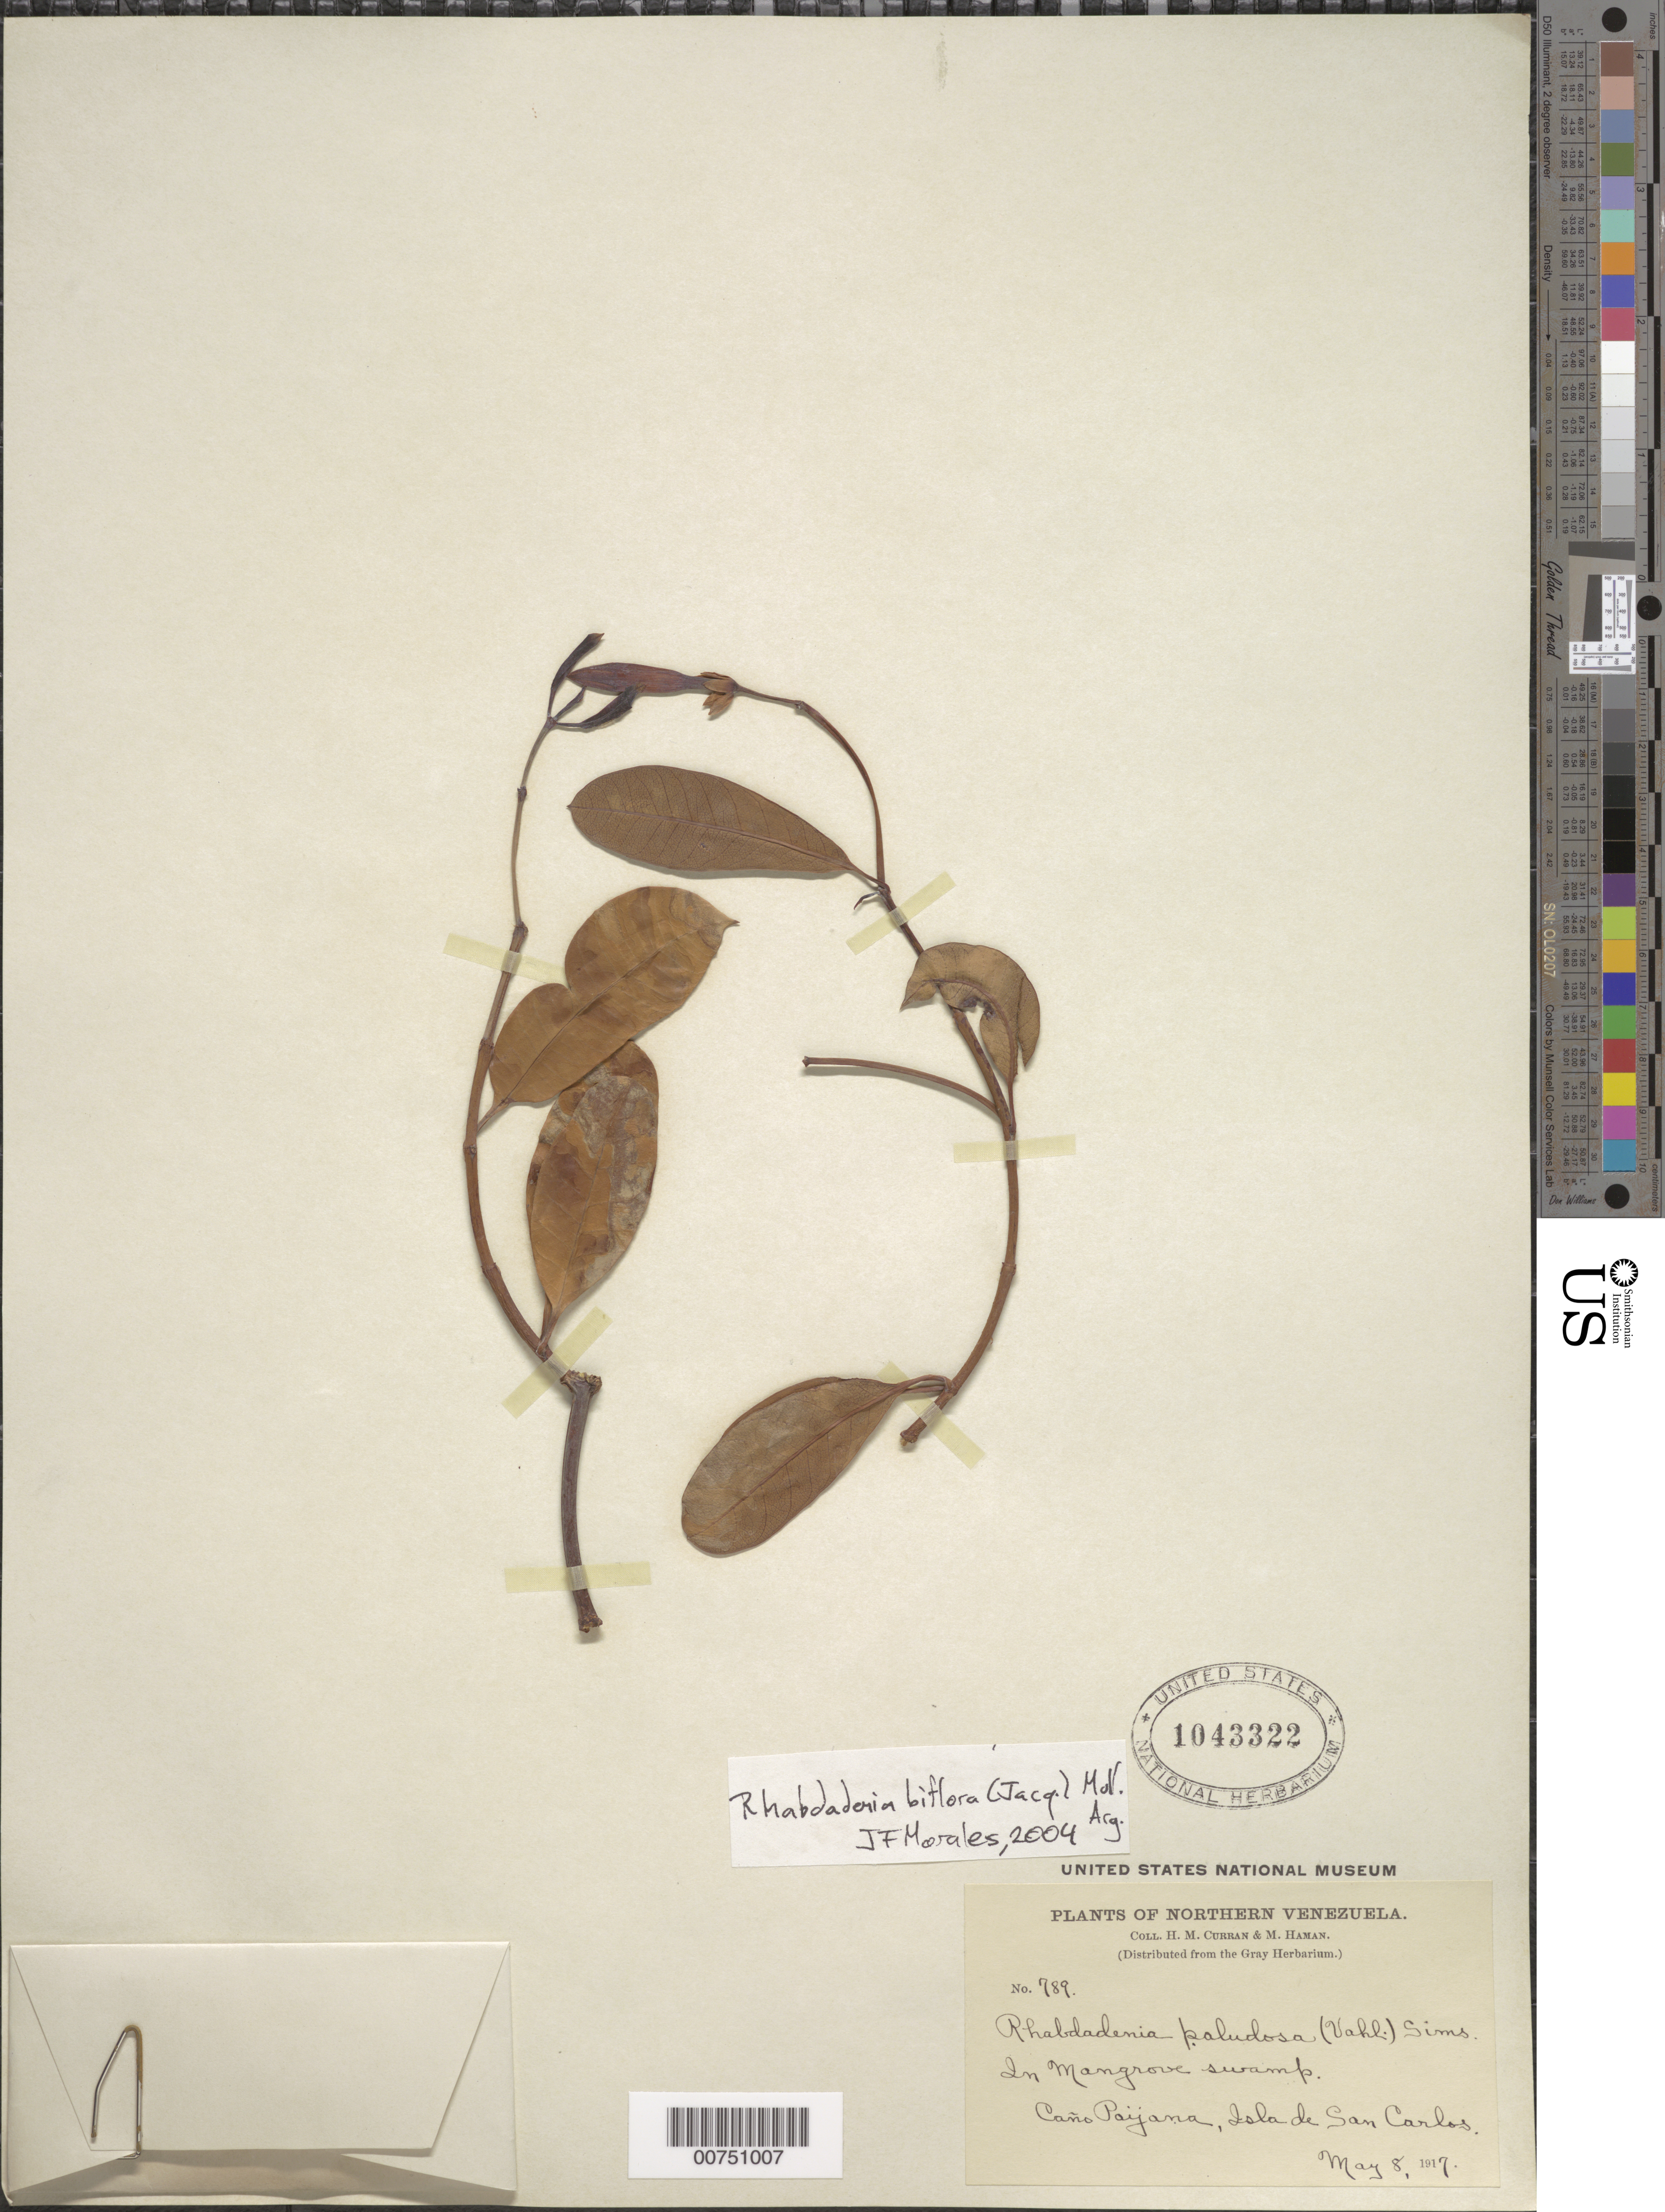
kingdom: Plantae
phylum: Tracheophyta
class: Magnoliopsida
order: Gentianales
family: Apocynaceae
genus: Rhabdadenia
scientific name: Rhabdadenia biflora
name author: (Jacq.) Müll. Arg.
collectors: H. M. Curran & M. Haman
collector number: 789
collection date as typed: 8-May-17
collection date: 1917-05-08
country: Venezuela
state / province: Delta Amacuro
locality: Caño Paijana, Isla de San Carlos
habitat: Mangrove swamp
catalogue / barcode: US 1043322